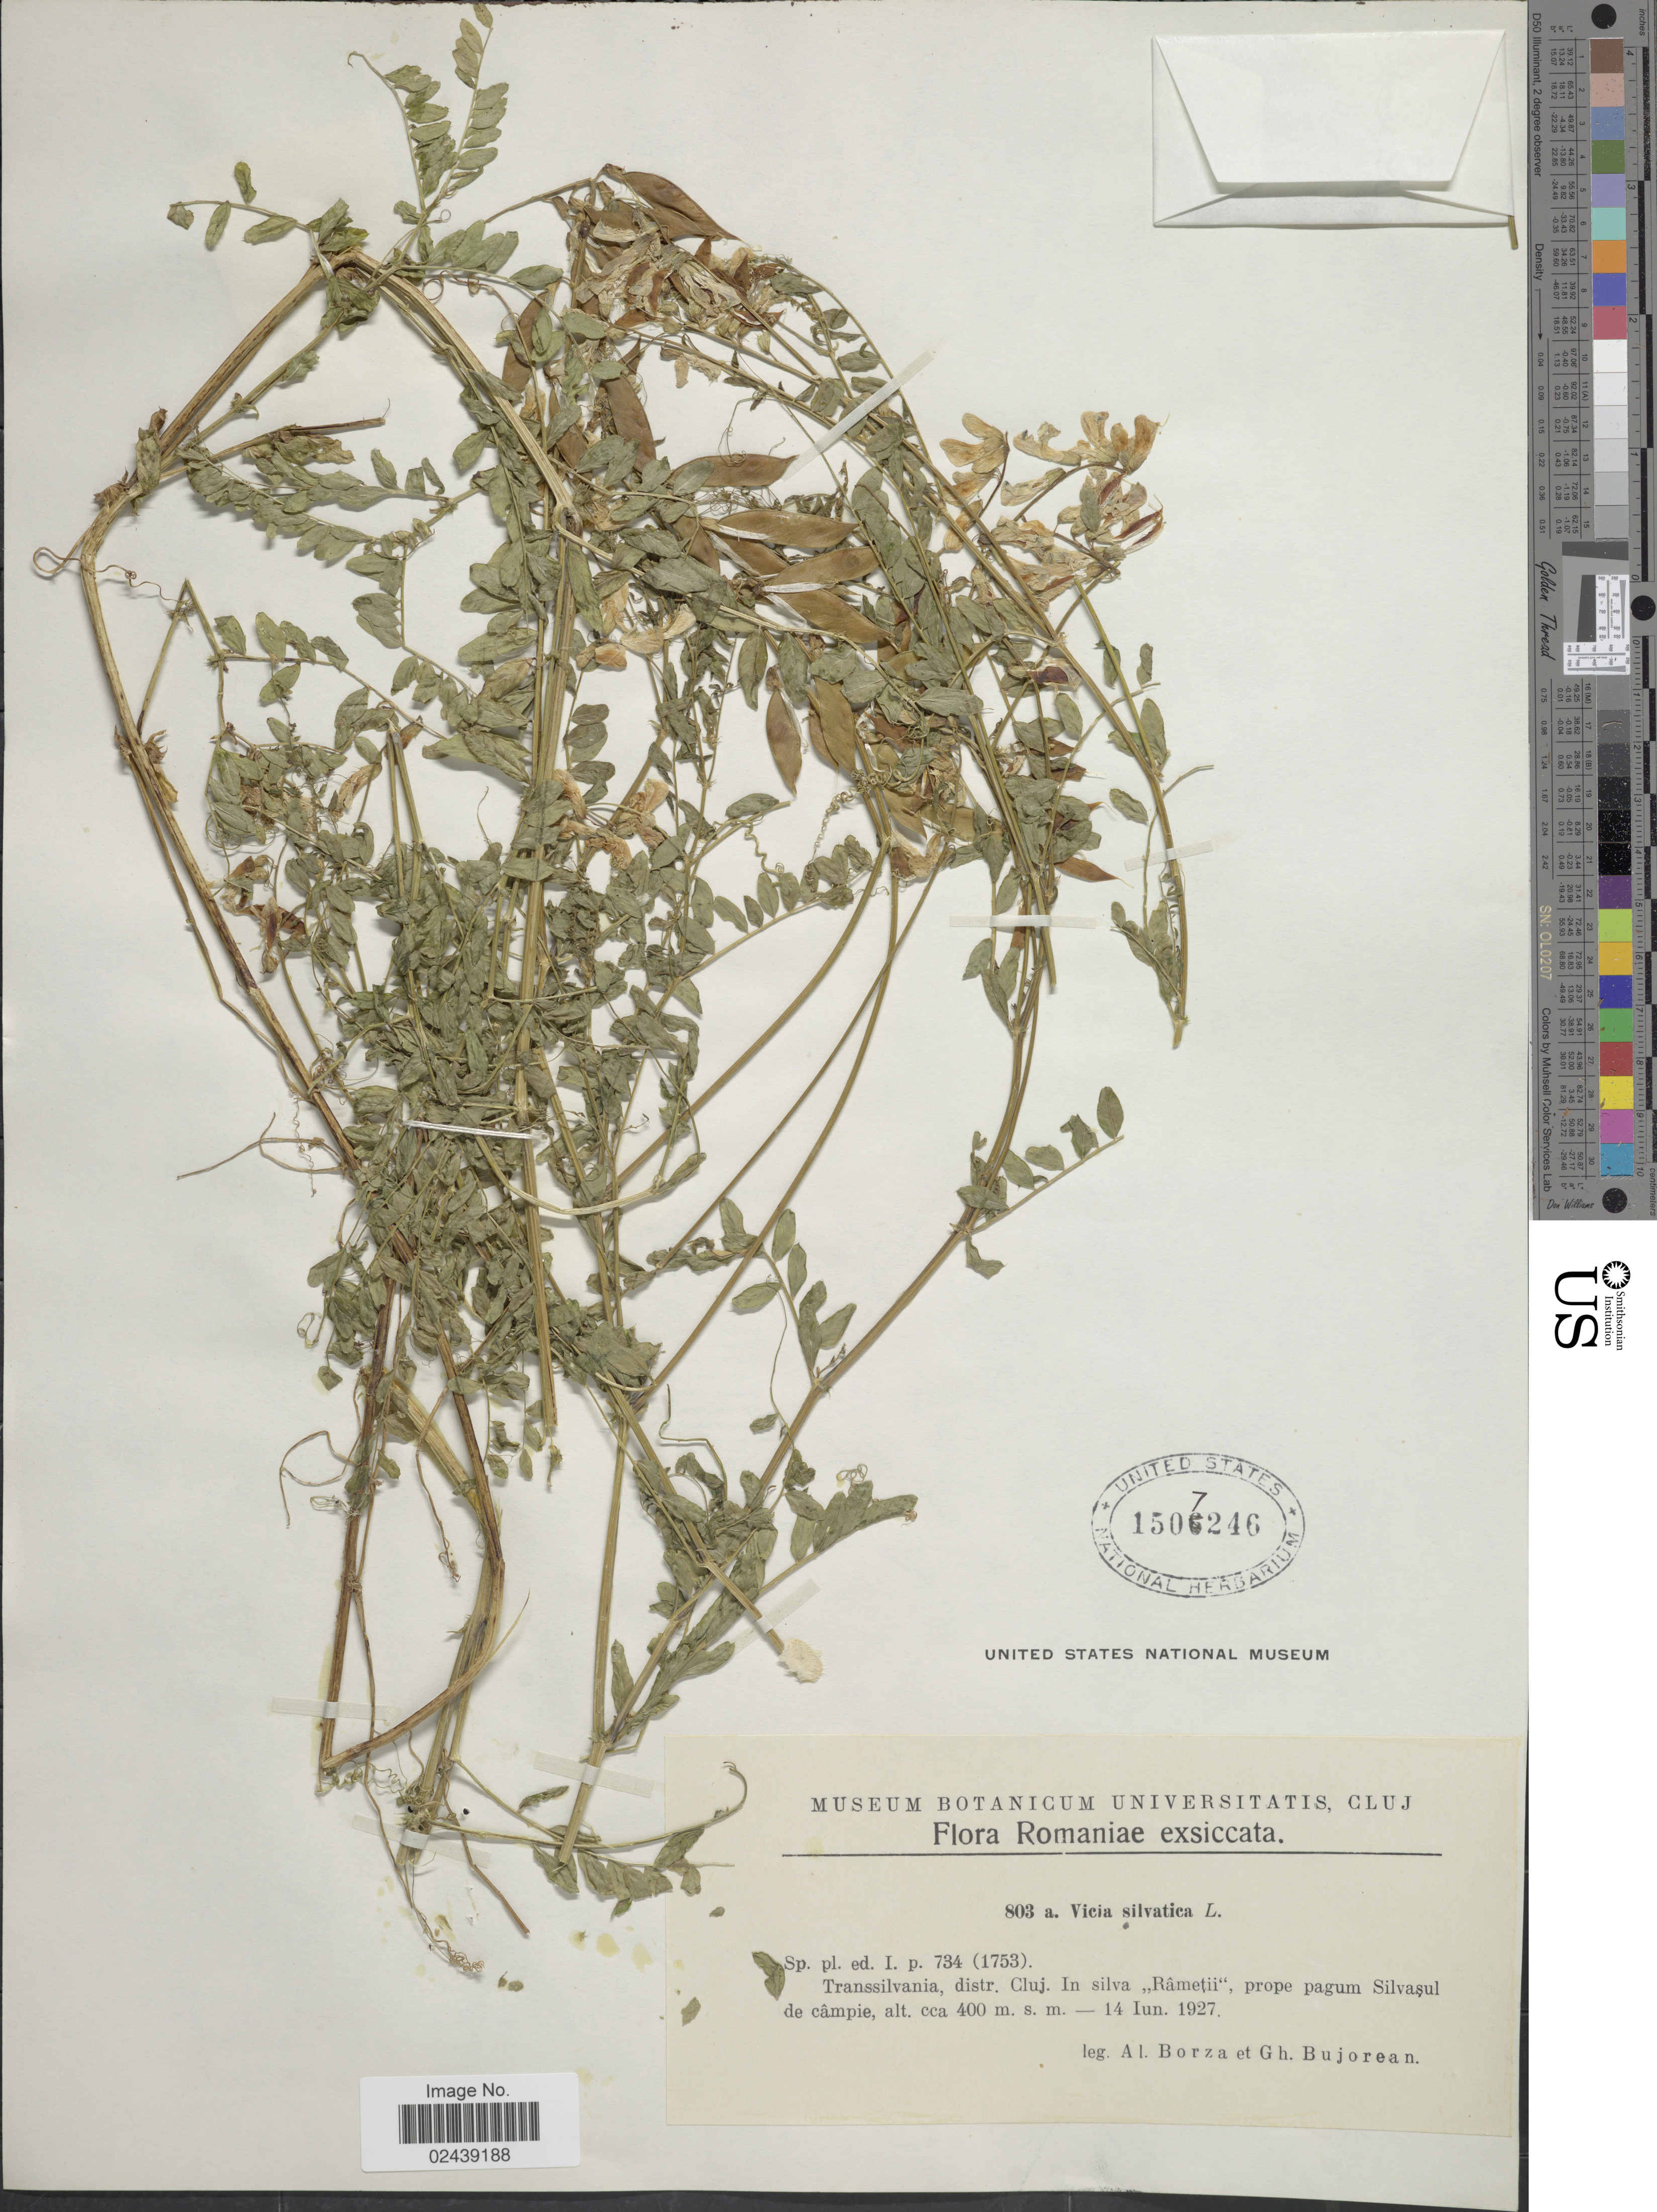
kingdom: Plantae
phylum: Tracheophyta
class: Magnoliopsida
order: Fabales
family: Fabaceae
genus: Vicia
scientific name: Vicia sylvatica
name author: L.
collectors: A. Borza & G. Bujorean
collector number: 803a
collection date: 1927-06-14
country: Romania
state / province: Cluj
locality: Transsilvania. in silva Rametii, prope pagum Silvasul de campie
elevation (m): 400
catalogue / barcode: US 1507246